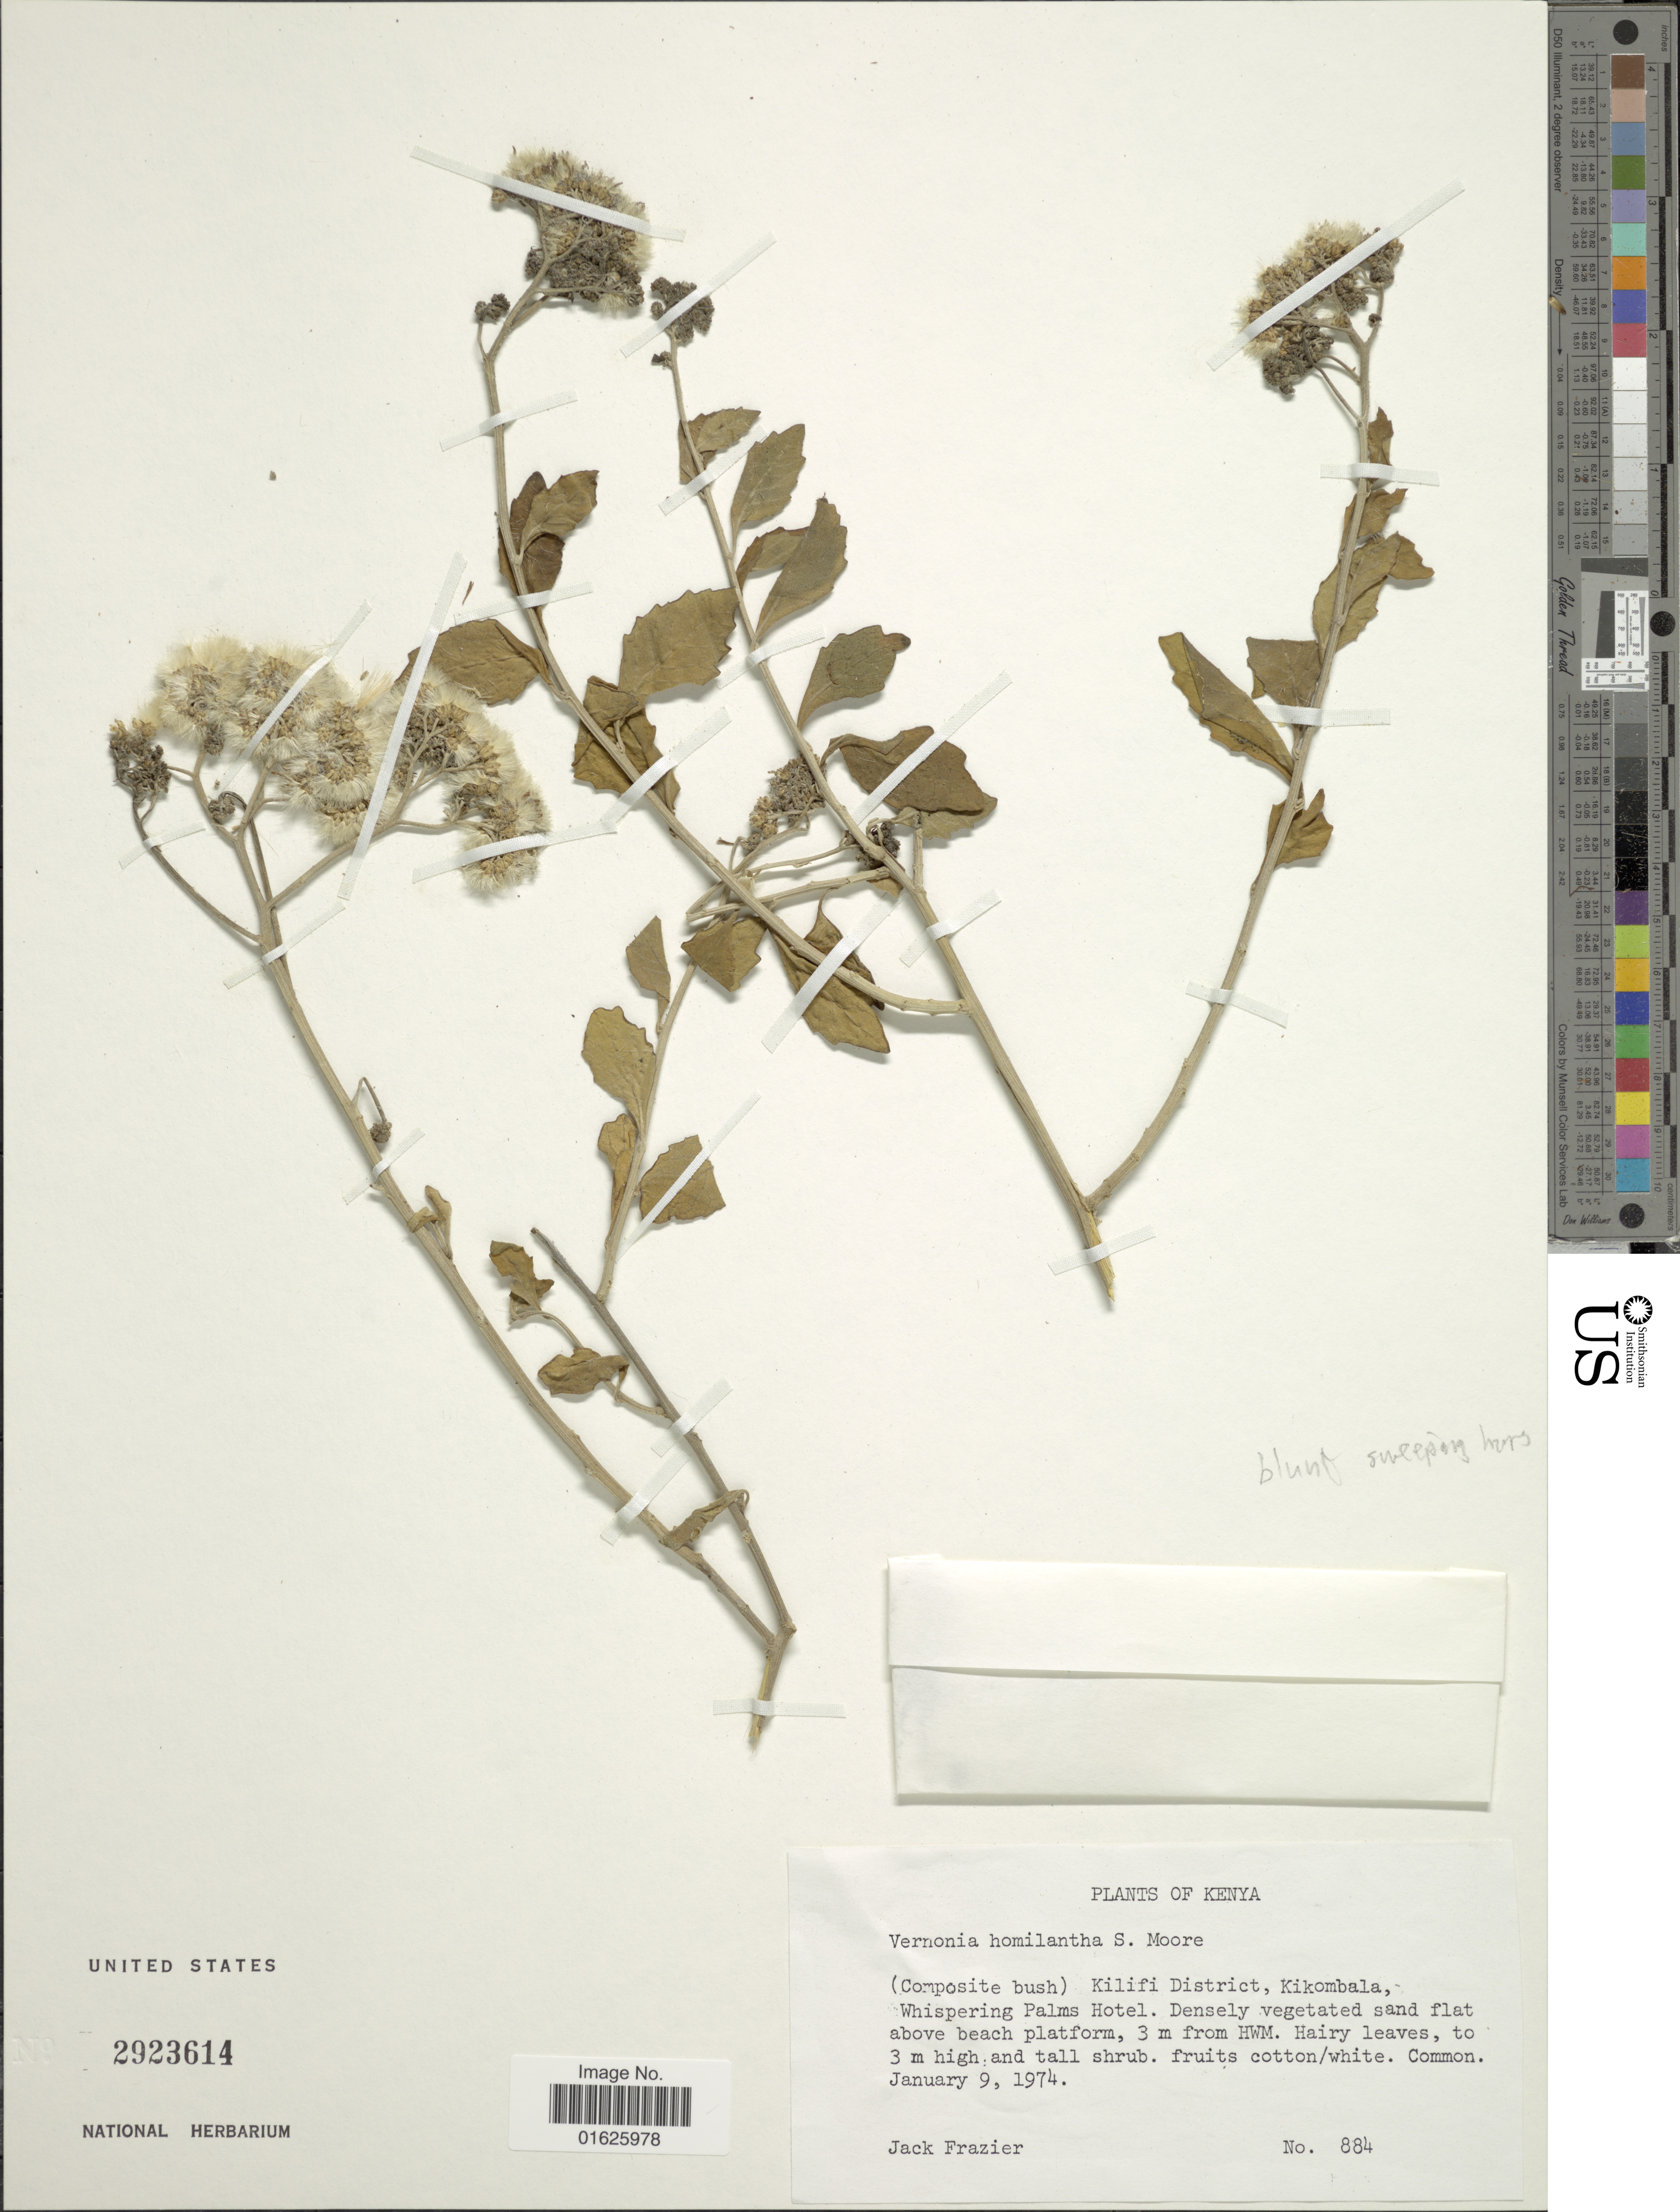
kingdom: Plantae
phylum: Tracheophyta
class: Magnoliopsida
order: Asterales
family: Asteraceae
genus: Orbivestus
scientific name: Orbivestus homilanthus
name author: (S. Moore) H. Rob.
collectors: J. Frazier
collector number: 884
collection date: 1974-01-09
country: Kenya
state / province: Kilifi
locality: Kilifi District, Kikombala, Whispering Palms Hotel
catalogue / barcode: US 2923614